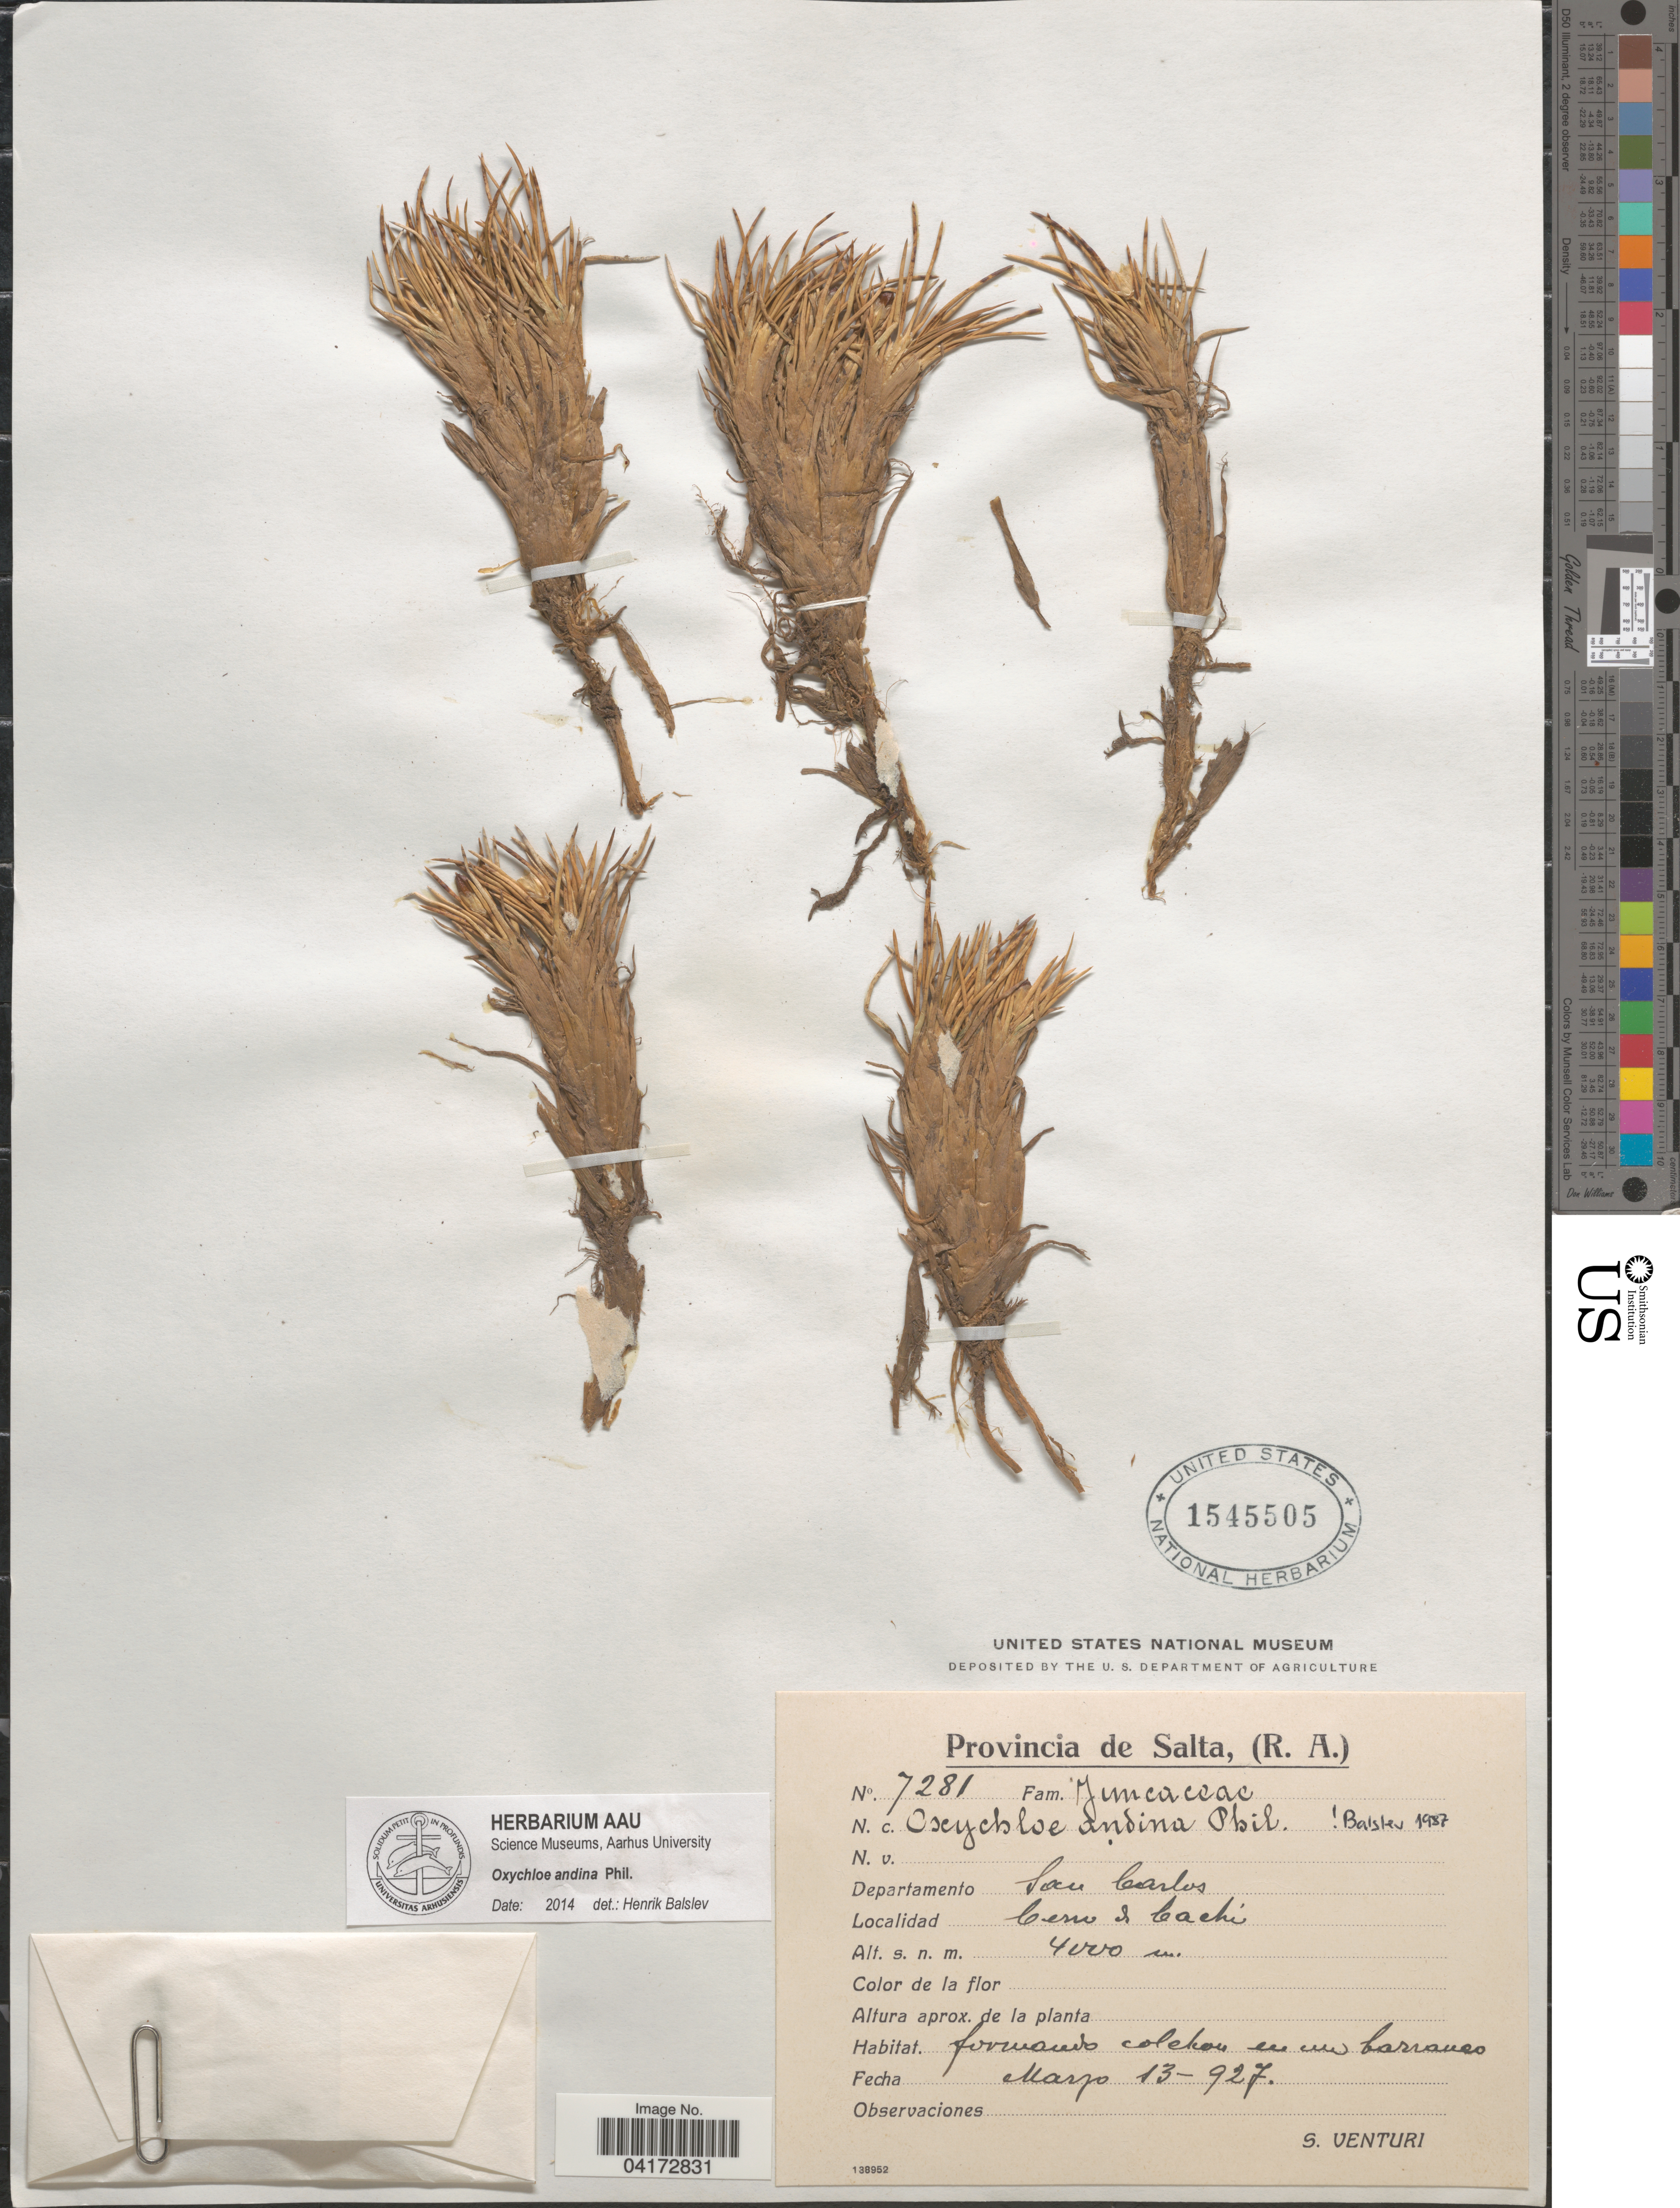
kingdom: Plantae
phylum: Tracheophyta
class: Liliopsida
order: Poales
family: Juncaceae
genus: Oxychloe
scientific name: Oxychloë andina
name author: Phil.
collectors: S. Venturi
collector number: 7281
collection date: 1927-03-13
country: Argentina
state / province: Salta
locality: Departamento San Carlos. Cerro de Cachi.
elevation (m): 4000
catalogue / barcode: US 1545505